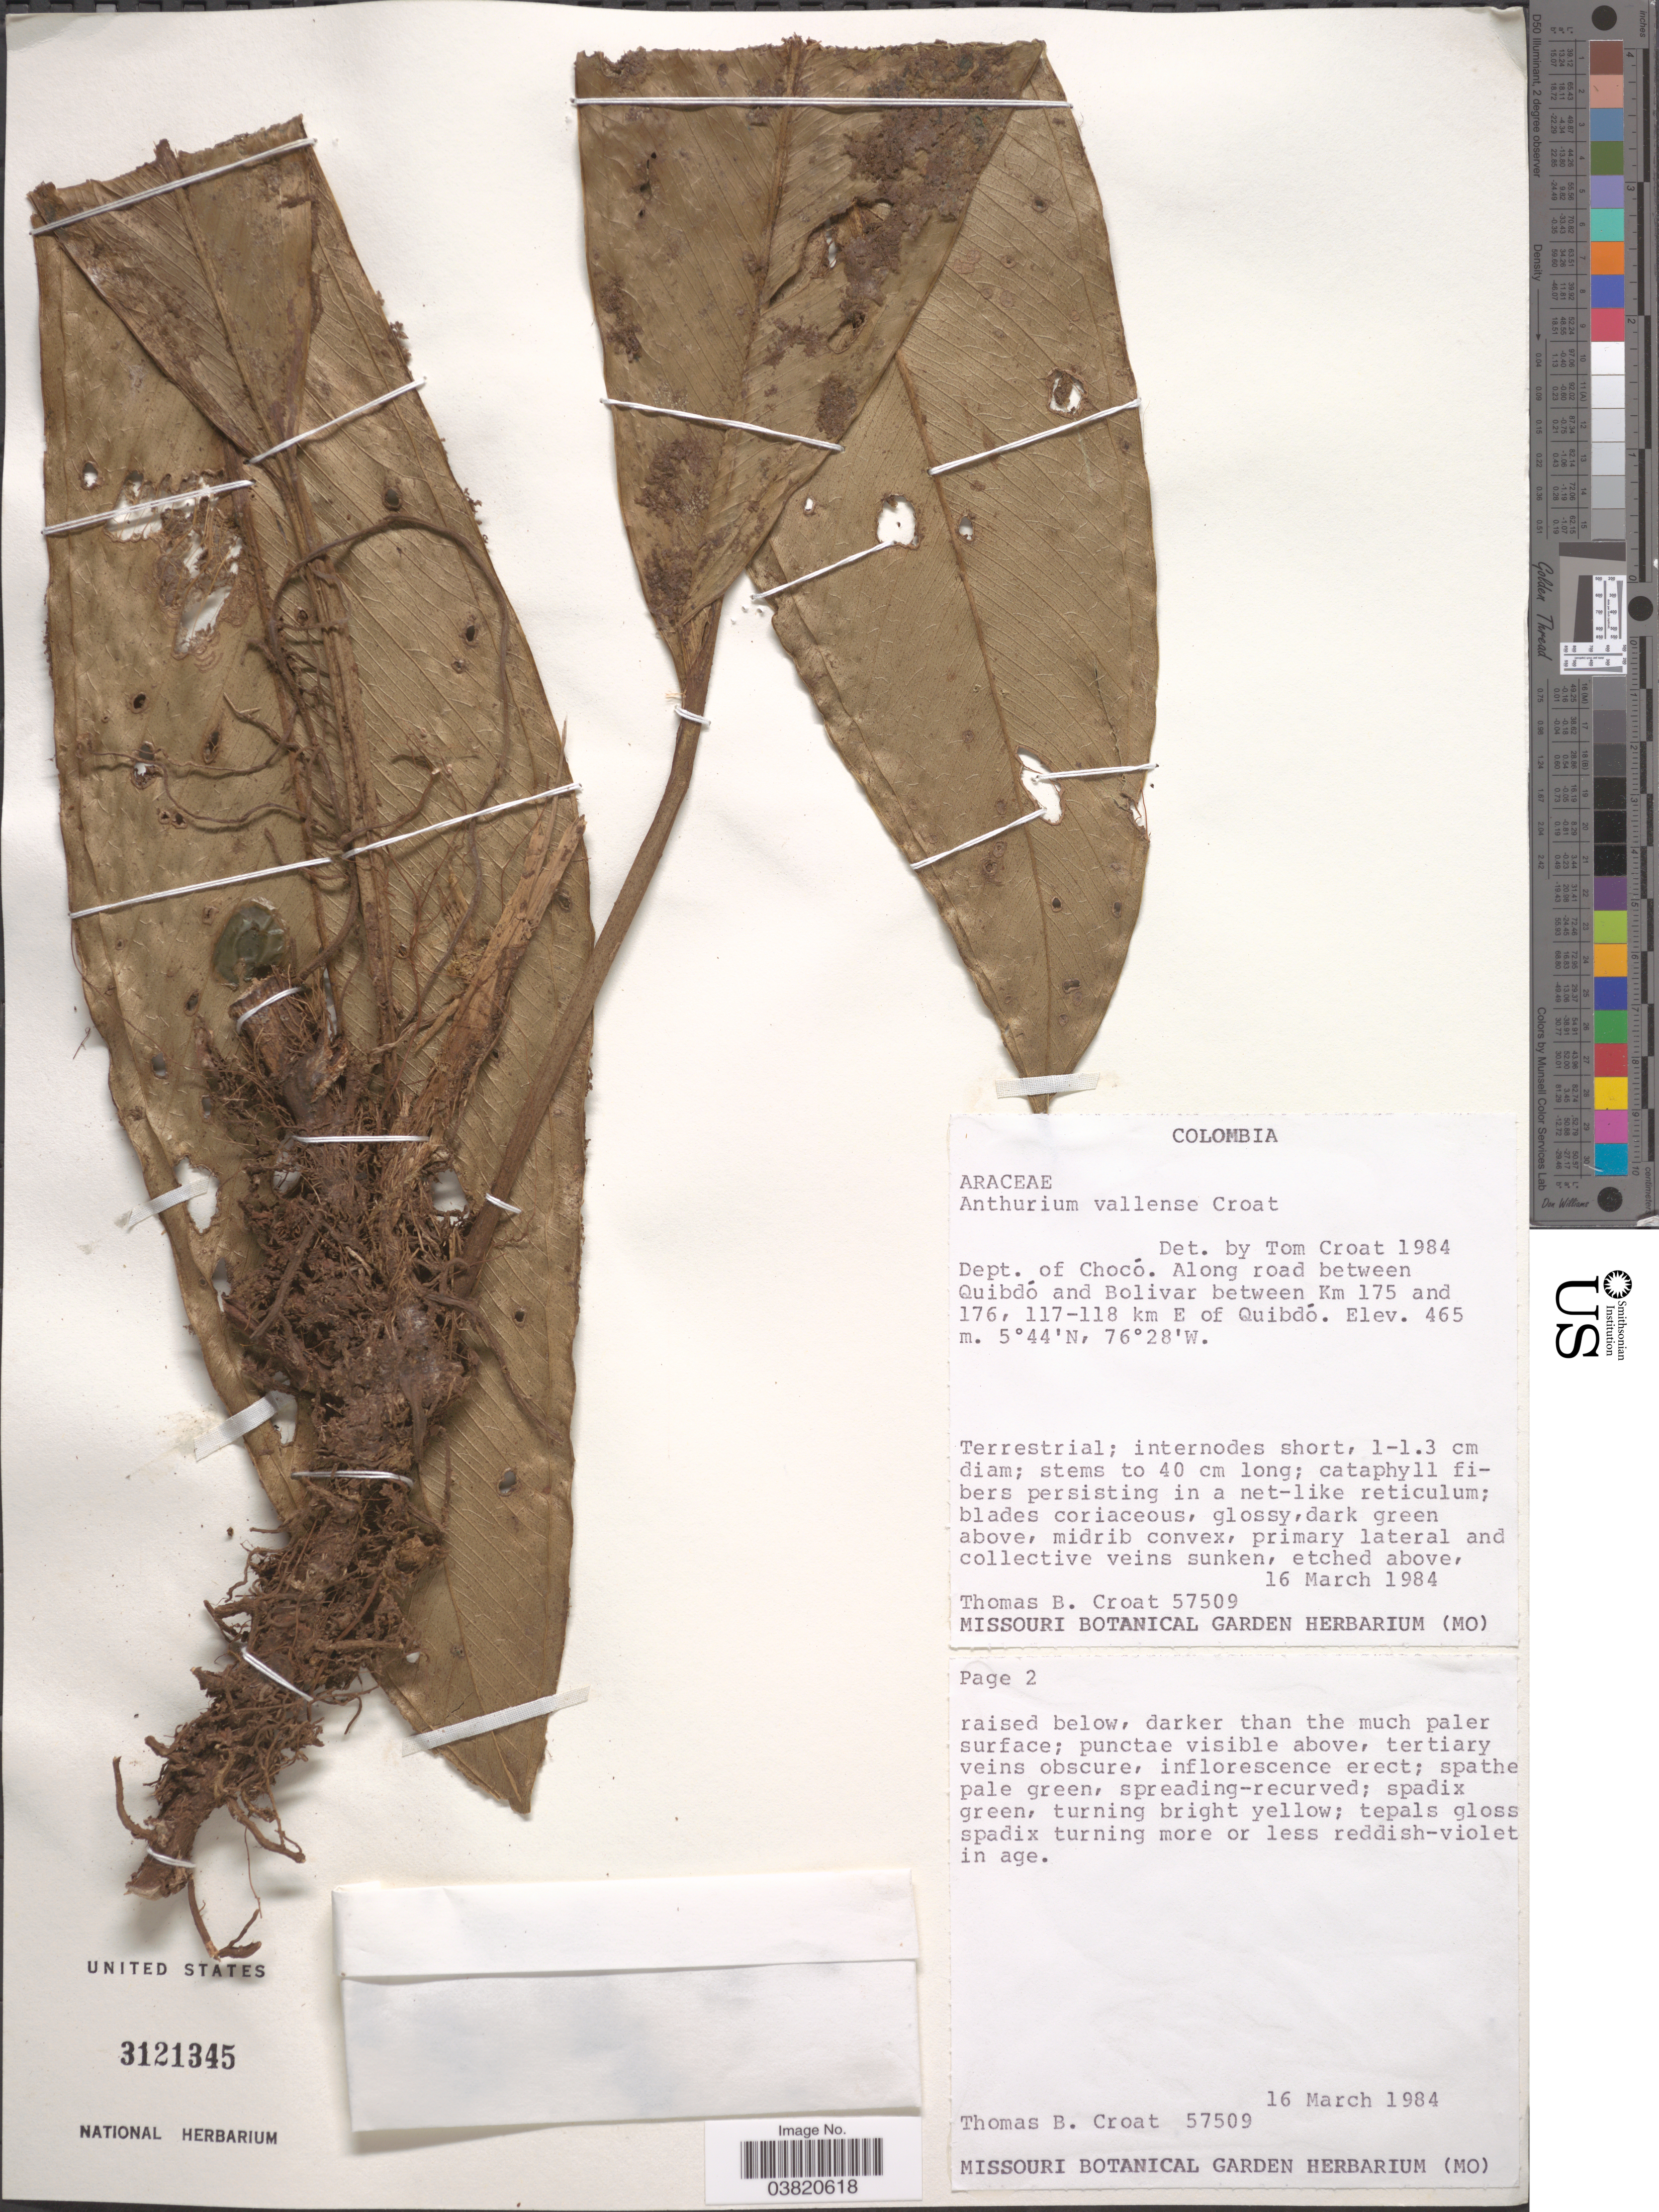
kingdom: Plantae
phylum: Tracheophyta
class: Liliopsida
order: Alismatales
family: Araceae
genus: Anthurium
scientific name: Anthurium vallense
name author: Croat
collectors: T. B. Croat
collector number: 57509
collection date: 1984-03-16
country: Colombia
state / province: Chocó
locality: Dept. of Chocó. Along road between Quibdó and Bolivar between Km 175 and 176, 117-118 km E of Quibdó.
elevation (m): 465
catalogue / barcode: US 3121345